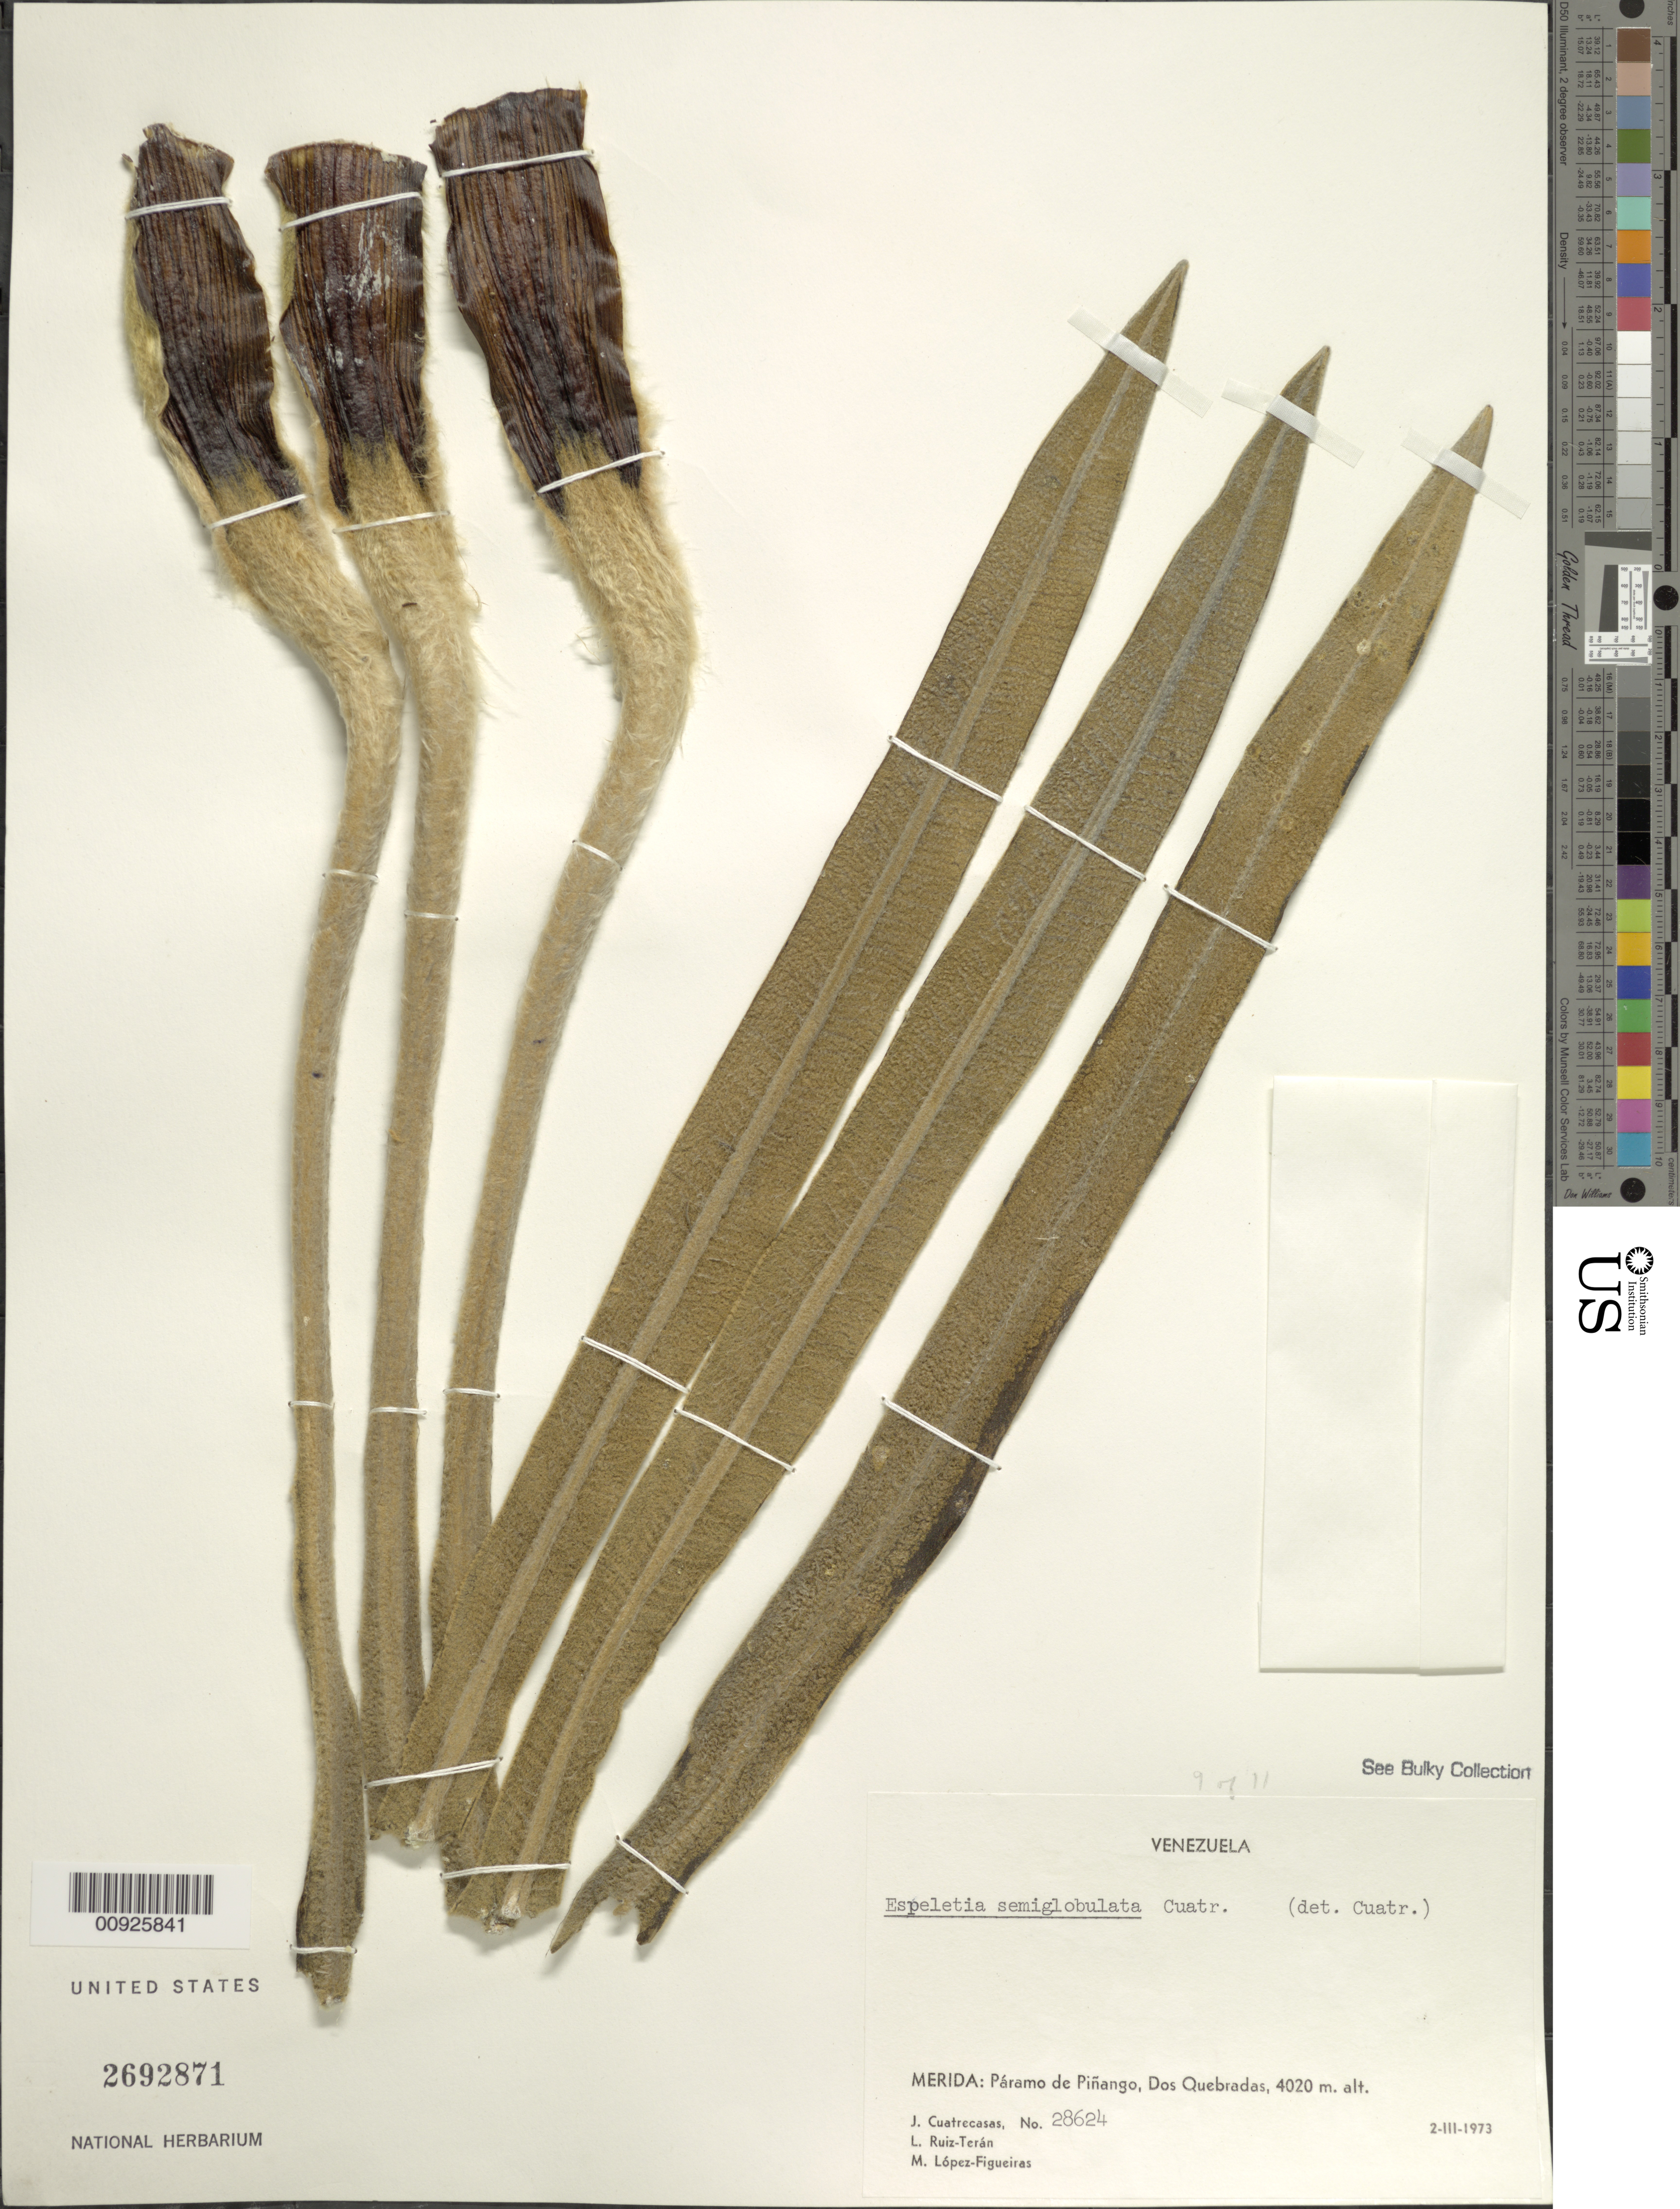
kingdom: Plantae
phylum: Tracheophyta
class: Magnoliopsida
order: Asterales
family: Asteraceae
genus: Espeletia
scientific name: Espeletia semiglobulata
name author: Cuatrec.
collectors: J. Cuatrecasas, L. E. Ruíz-Terán & M. López Figueiras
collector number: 28624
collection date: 1973-03-02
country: Venezuela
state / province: Mérida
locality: P. de Piñango. Páramo de Piñango, Dos Quebradas.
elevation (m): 4020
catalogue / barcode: US 2692871